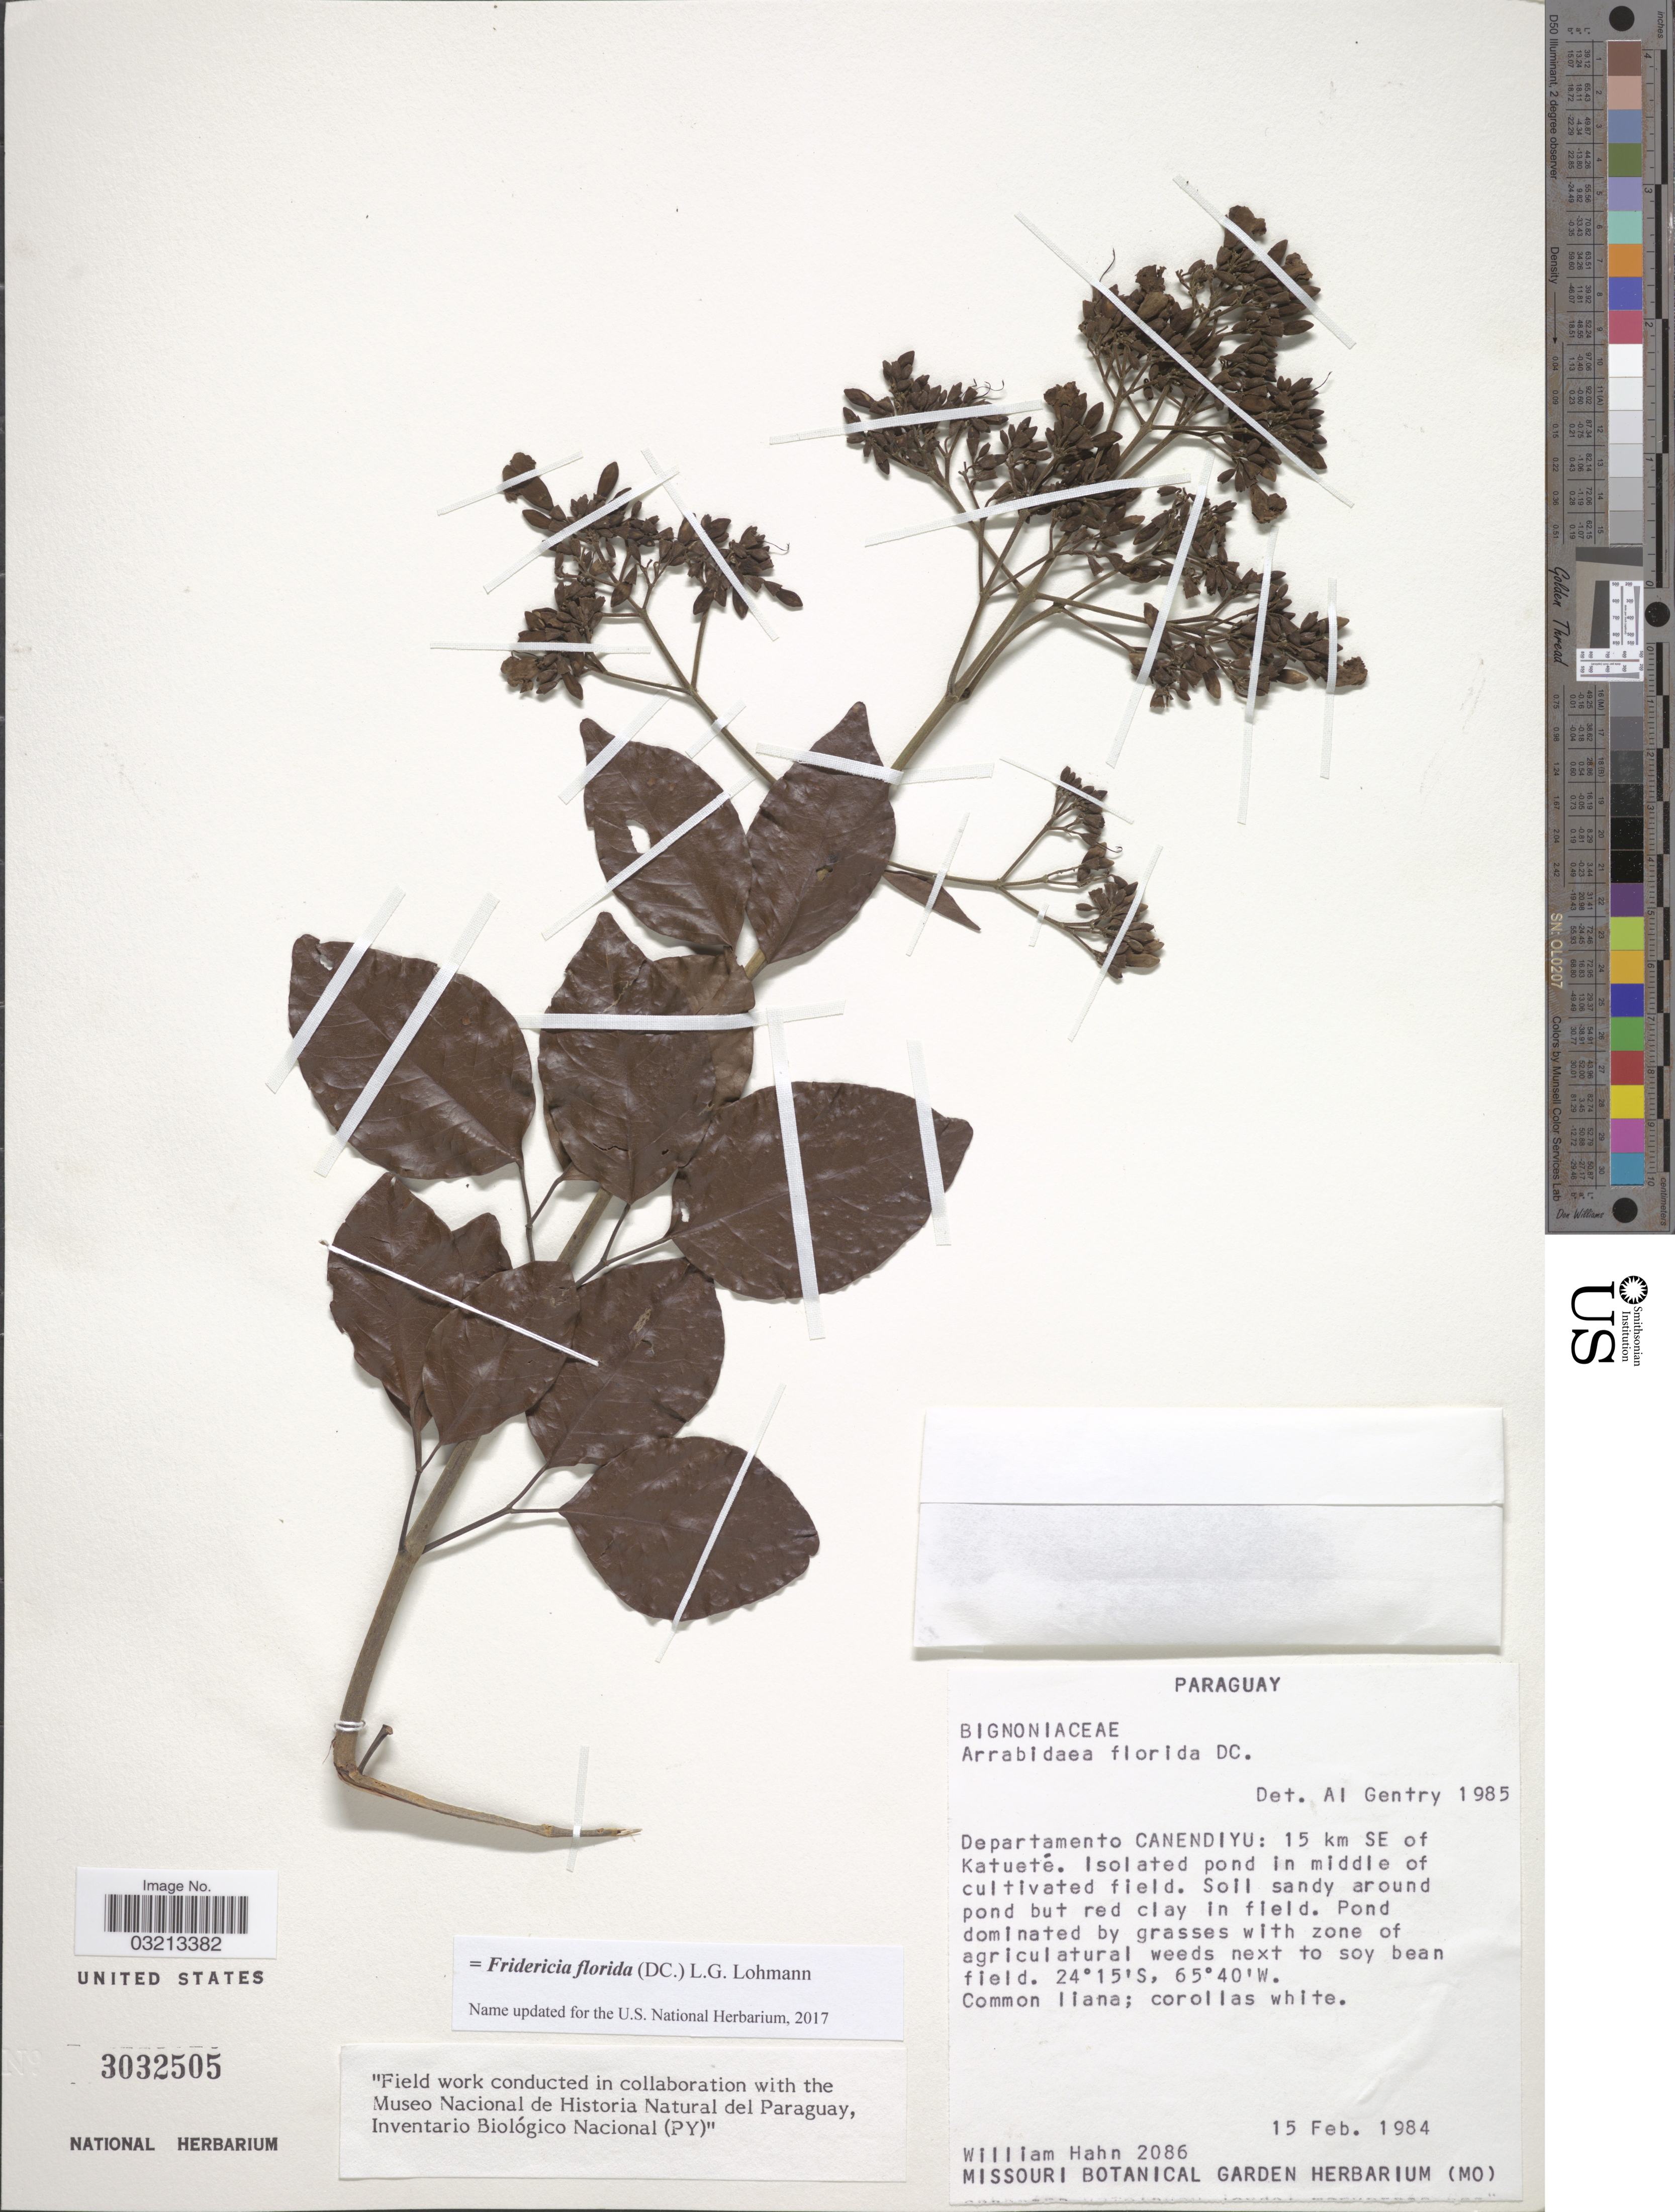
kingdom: Plantae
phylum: Tracheophyta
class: Magnoliopsida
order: Lamiales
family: Bignoniaceae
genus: Fridericia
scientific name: Fridericia florida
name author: (DC.) L.G. Lohmann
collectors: W. J. Hahn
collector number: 2086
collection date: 1984-02-15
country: Paraguay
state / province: Canindeyu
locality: Departamento Canendiyu: 15 km SE of Katueté.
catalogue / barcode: US 3032505